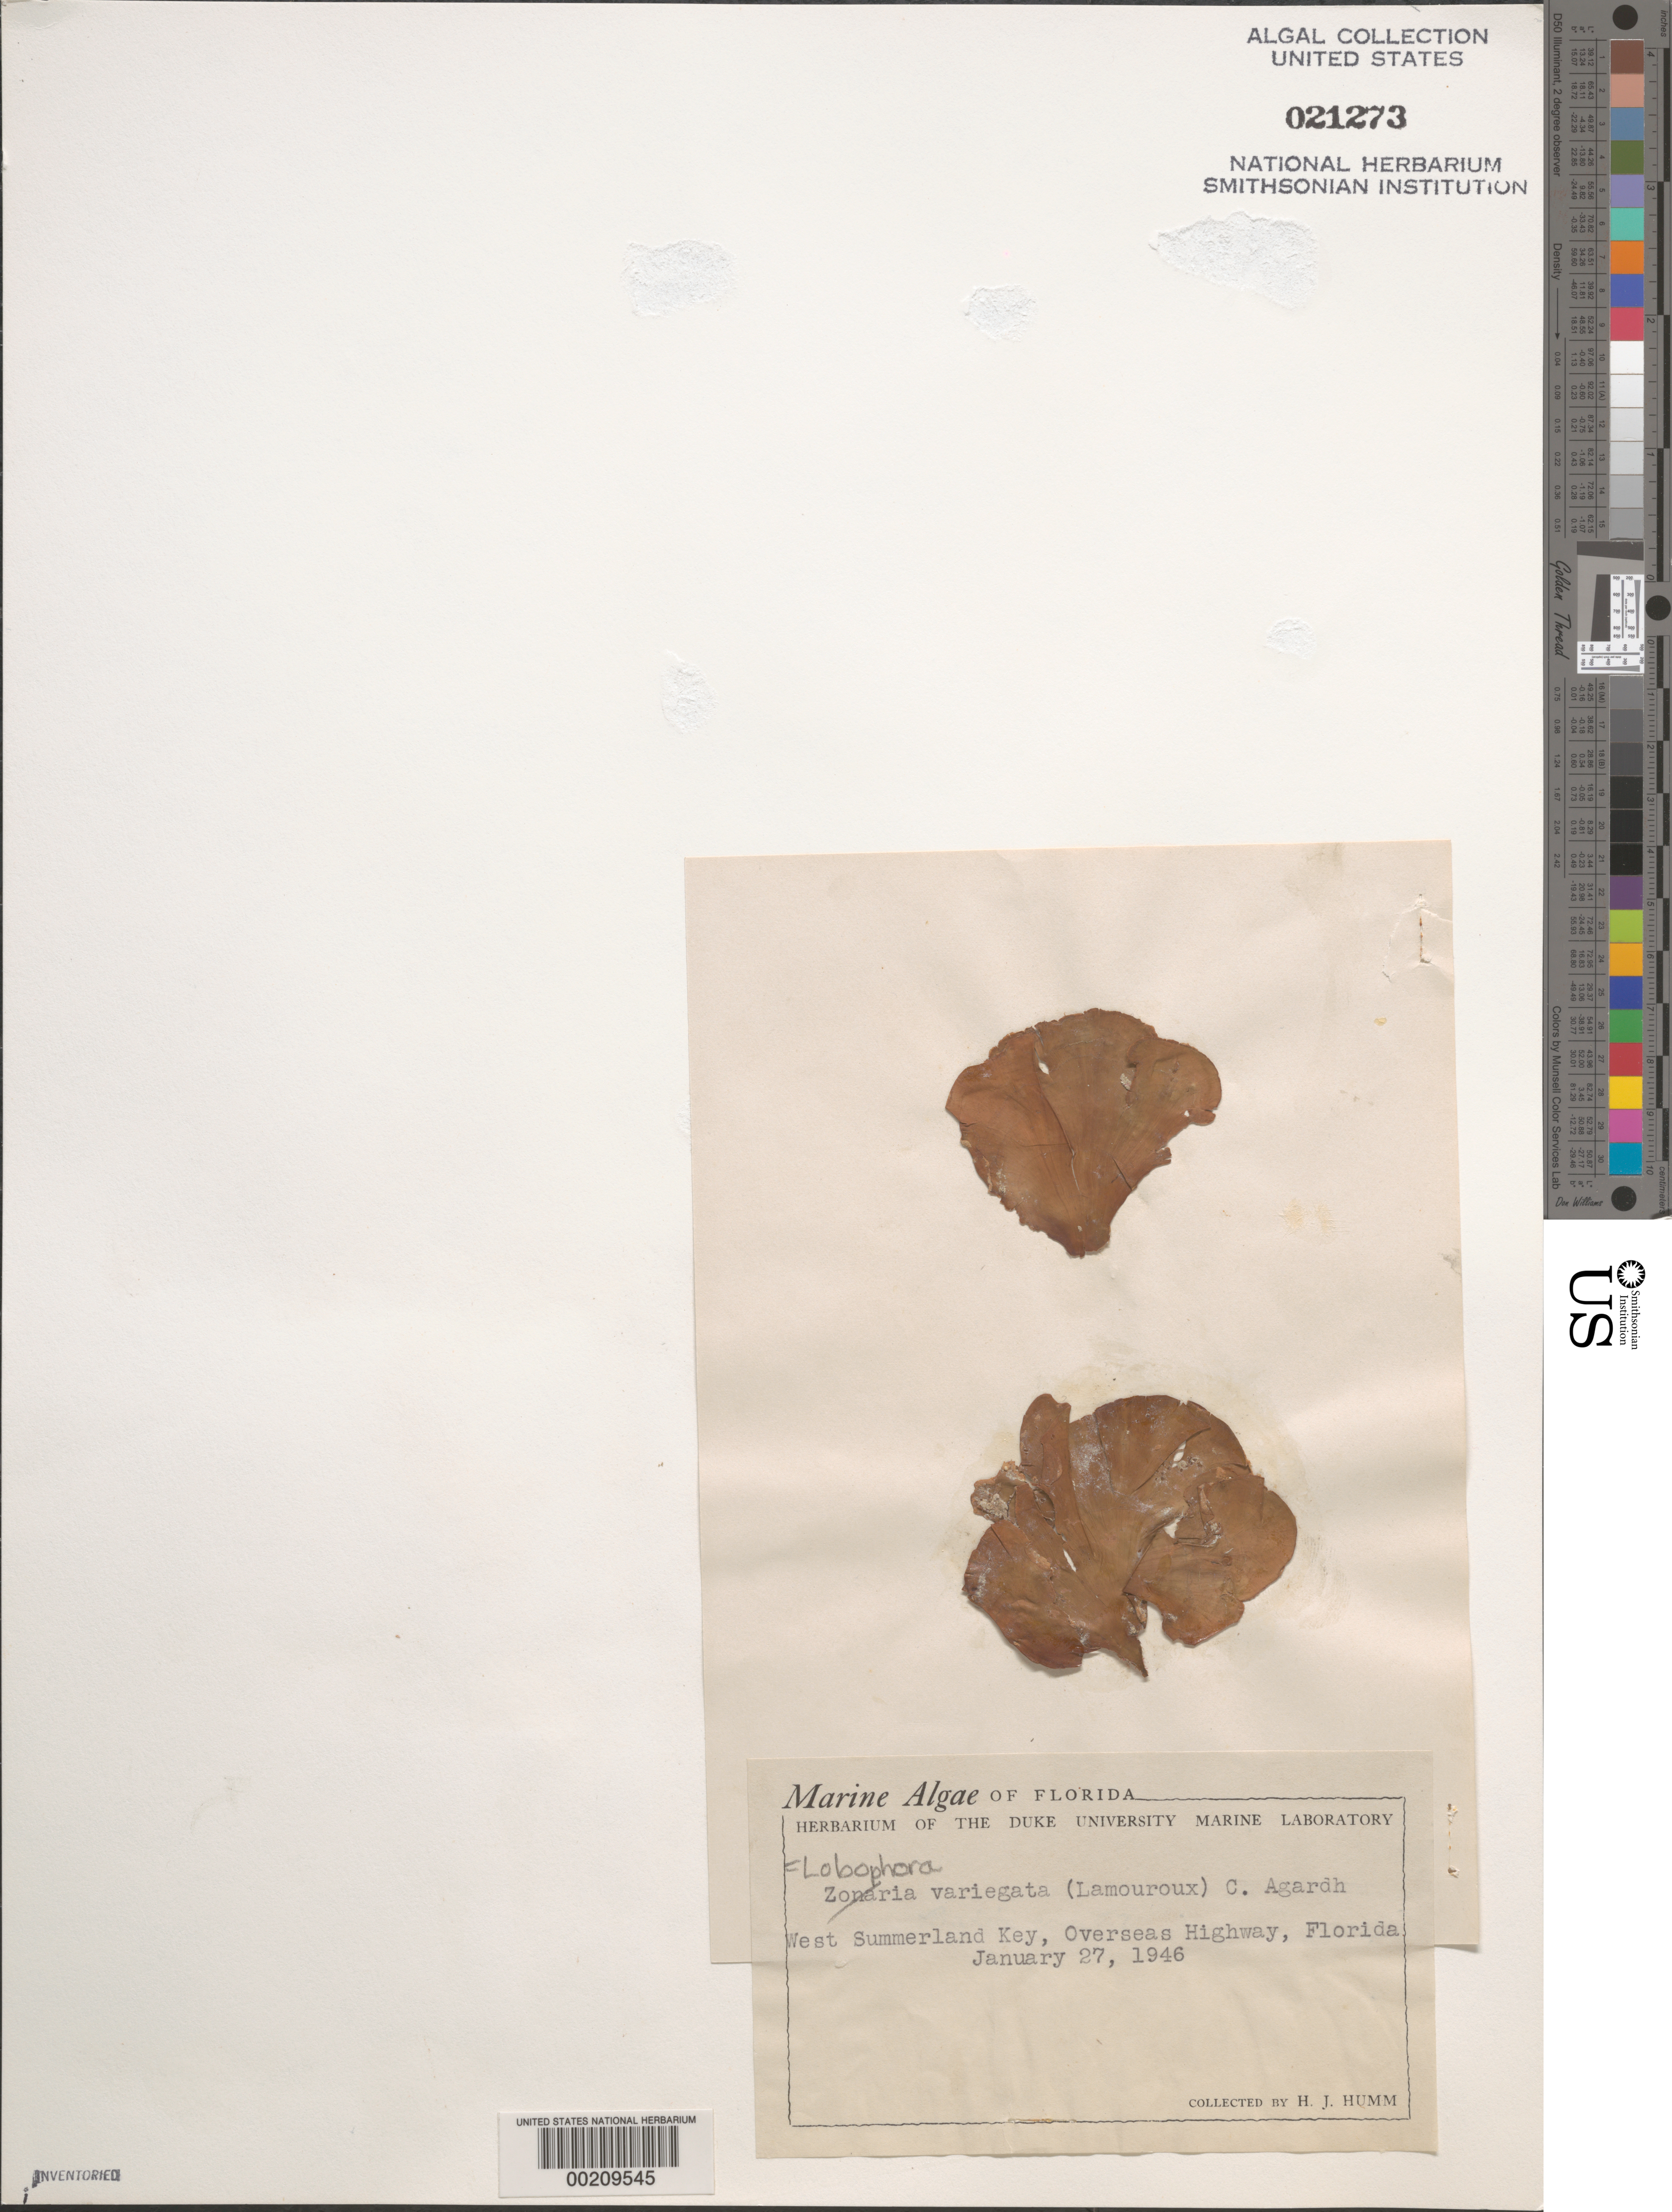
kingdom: Chromista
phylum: Ochrophyta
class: Phaeophyceae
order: Dictyotales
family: Dictyotaceae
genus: Lobophora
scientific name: Lobophora variegata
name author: (J.V.Lamouroux) Womersley & E.C. Oliveira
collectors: H. J. Humm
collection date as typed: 27 Jan 1946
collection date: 1946-01-27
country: United States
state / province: Florida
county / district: Monroe County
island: West Summerland Key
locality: Overseas Highway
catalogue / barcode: US 21273